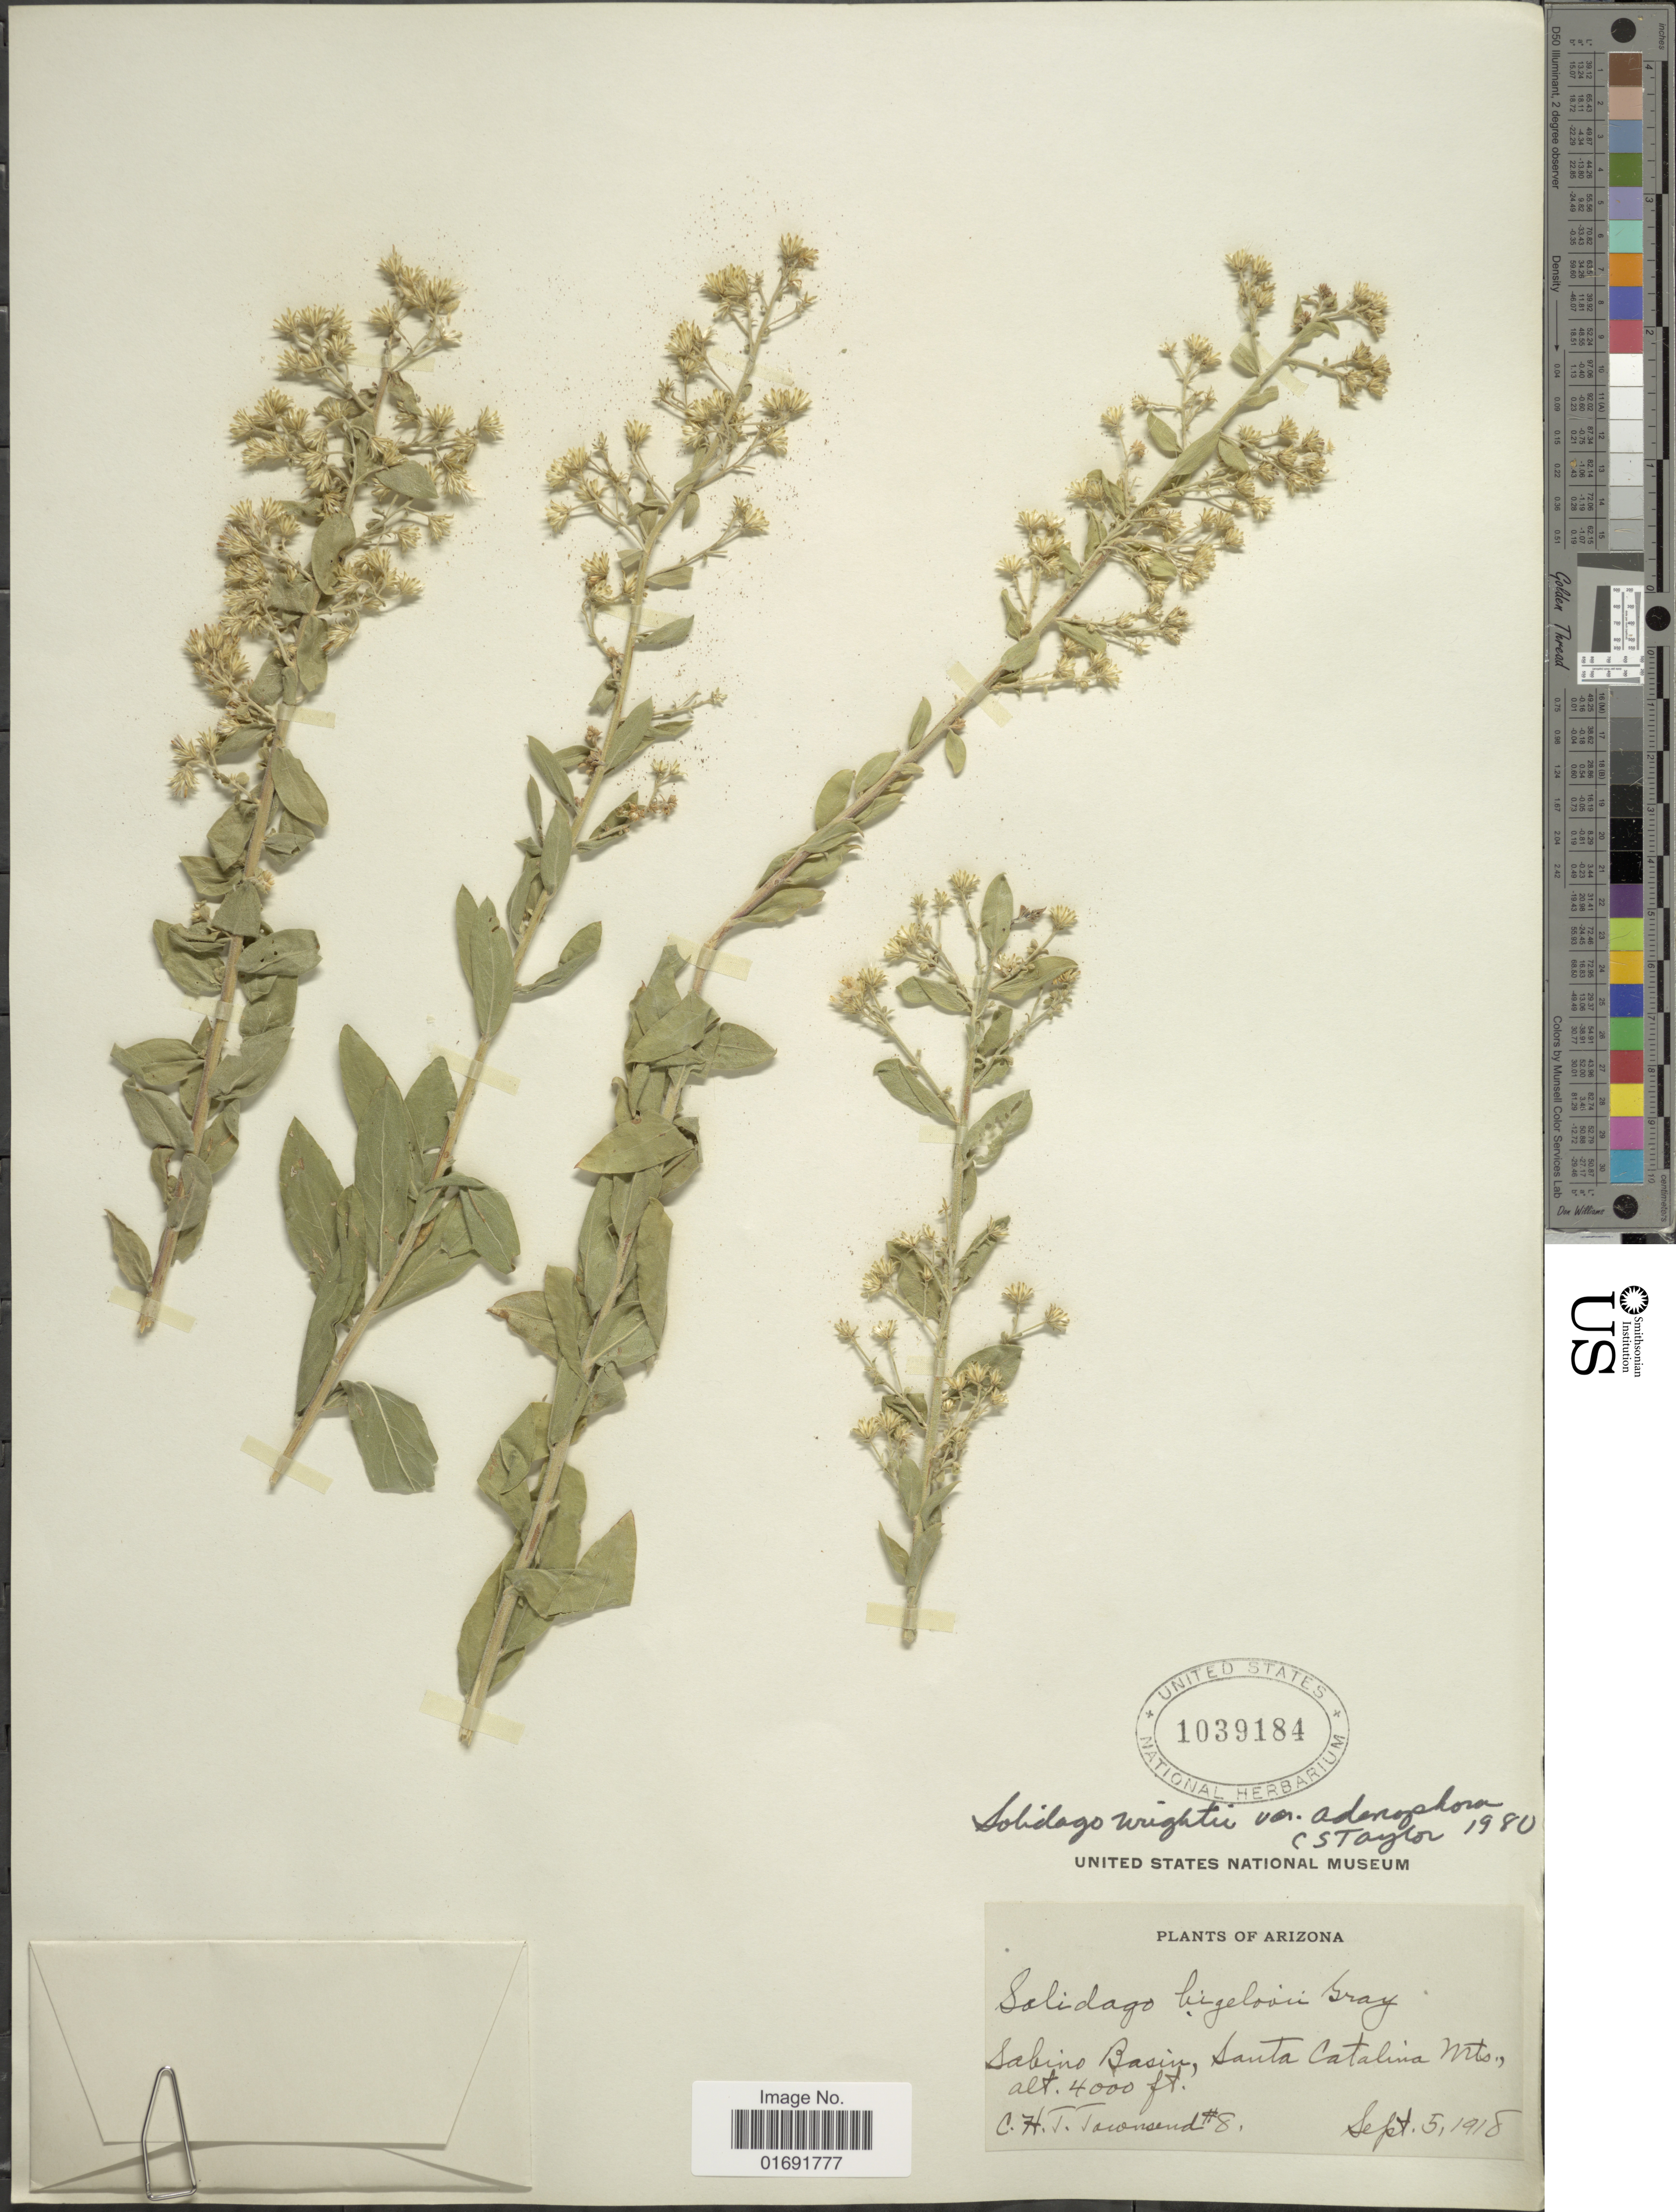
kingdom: Plantae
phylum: Tracheophyta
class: Magnoliopsida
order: Asterales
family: Asteraceae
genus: Solidago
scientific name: Solidago wrightii var. adenophora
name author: S.F. Blake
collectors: C. H. T. Townsend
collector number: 8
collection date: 1918-09-05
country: United States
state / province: Arizona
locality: Sabino Basin, Santa Catalina Mts.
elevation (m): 1219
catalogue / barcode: US 1039184